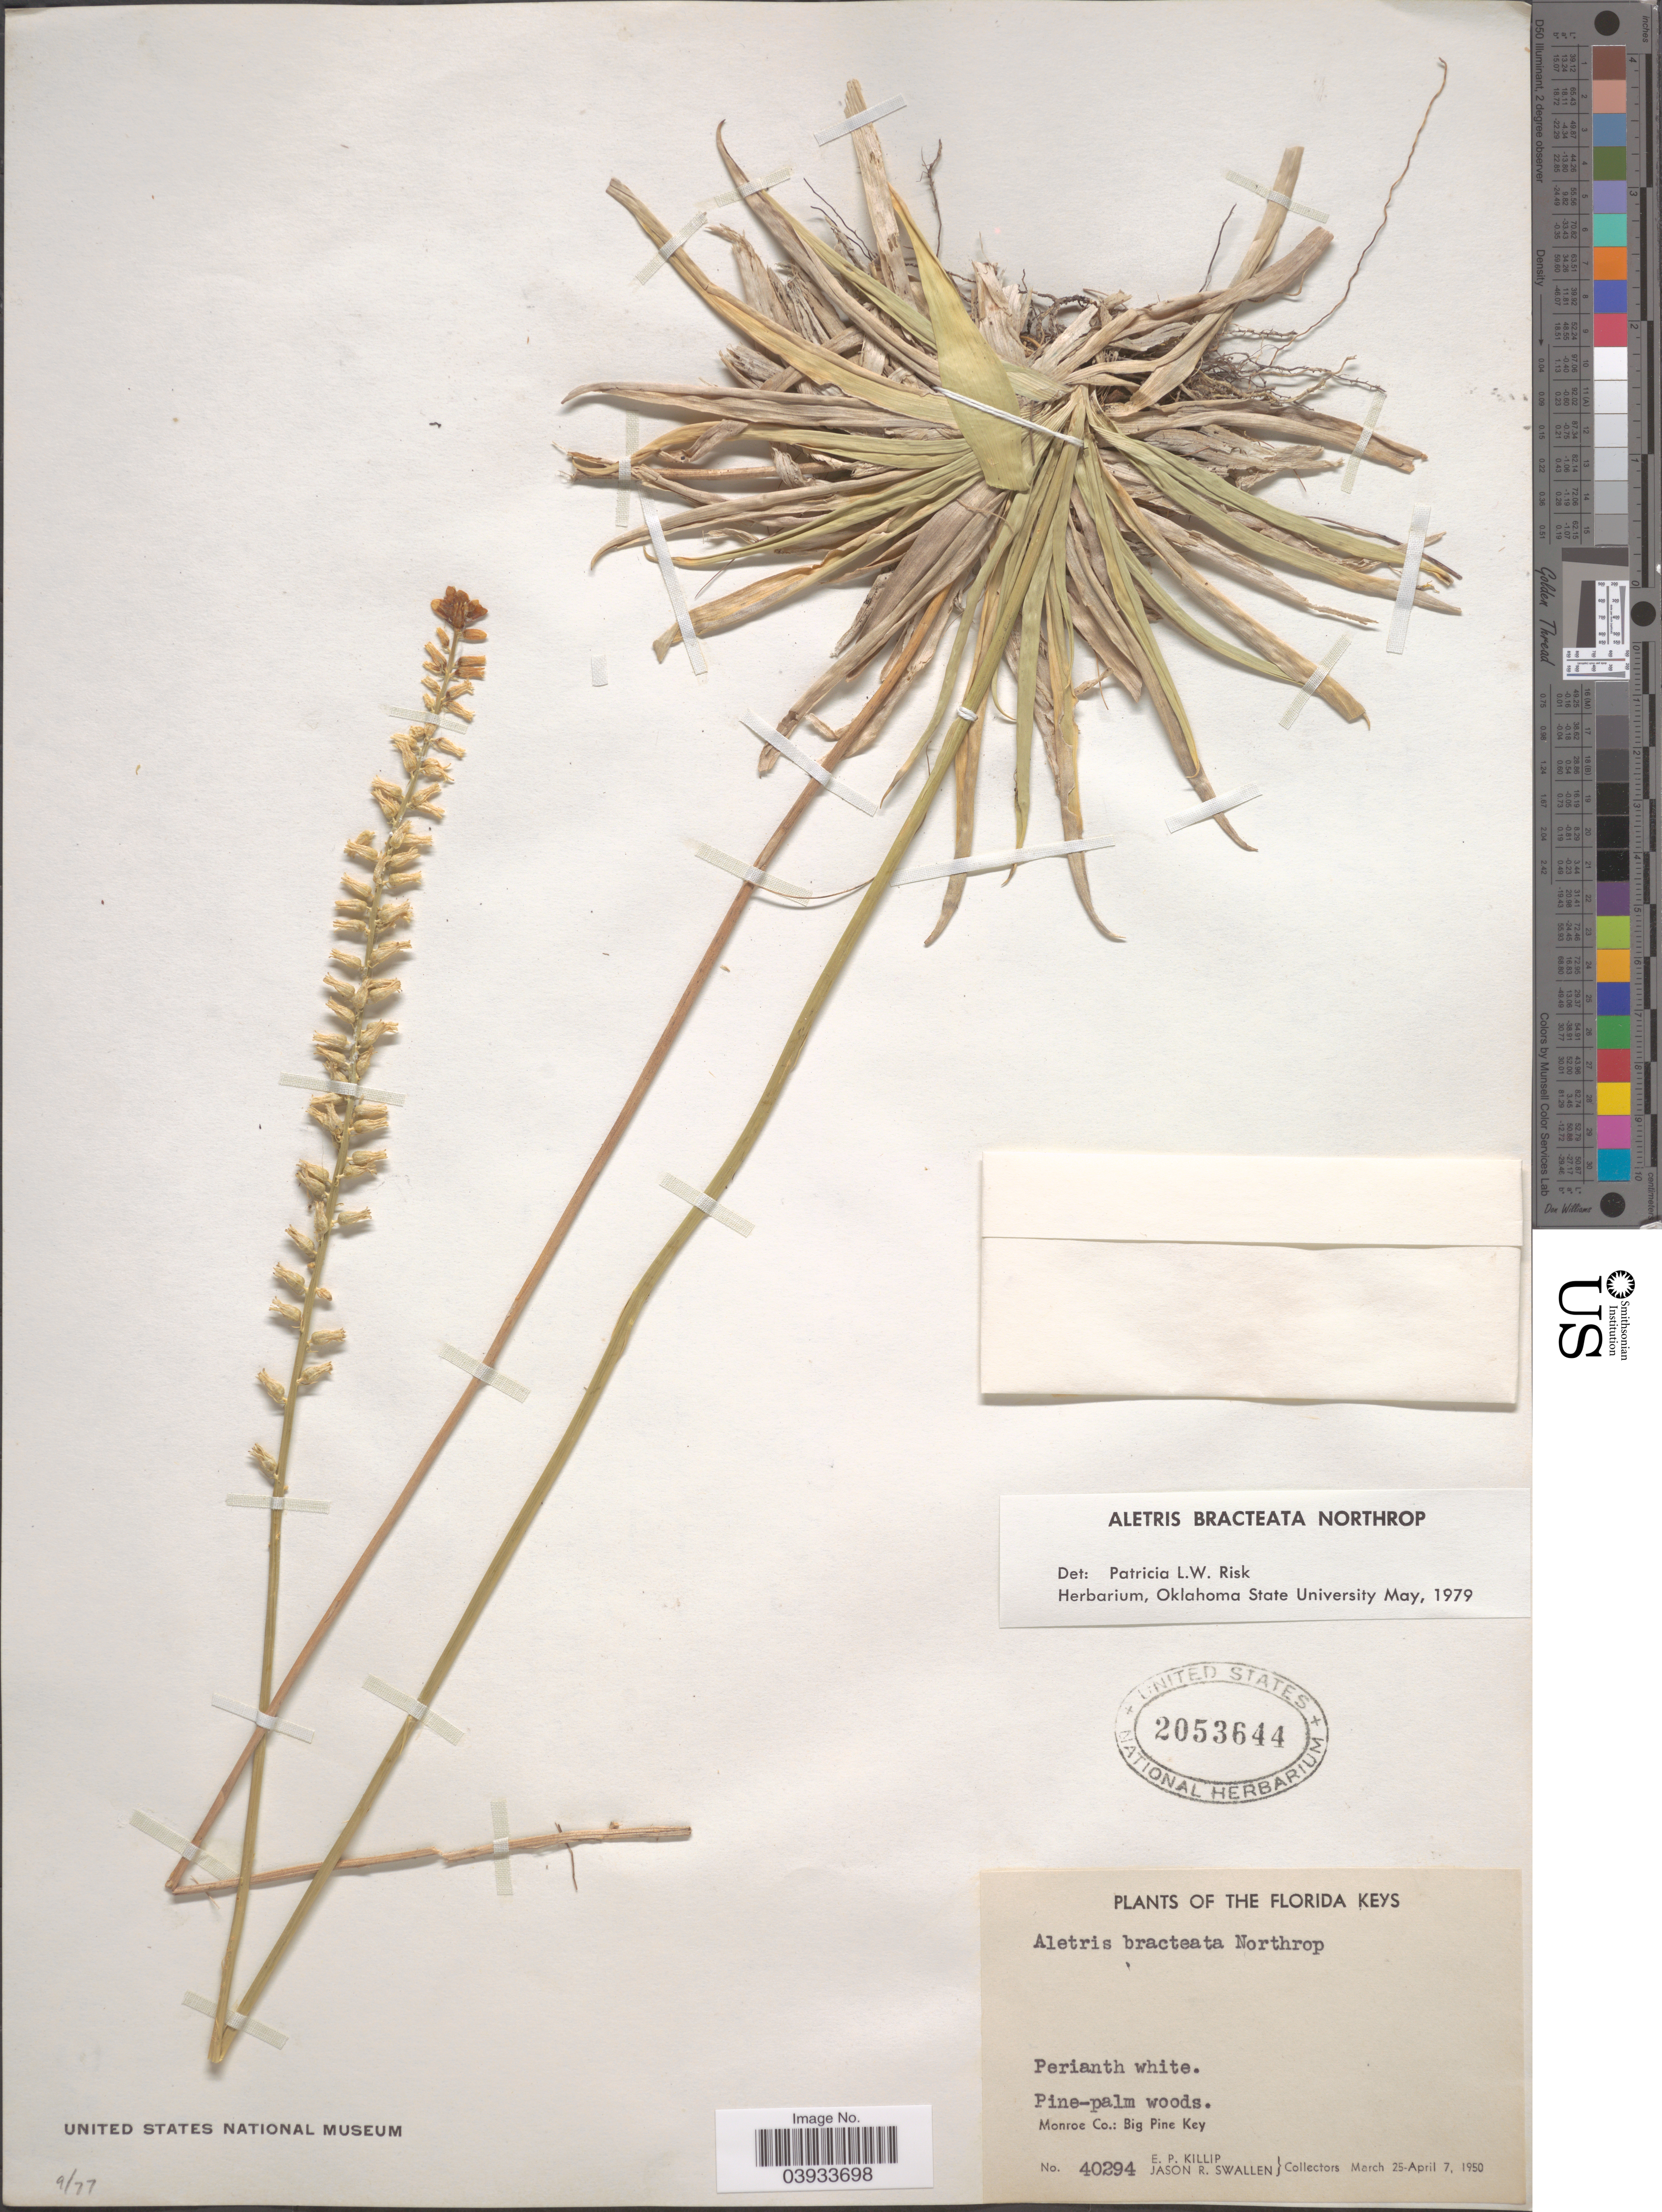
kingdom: Plantae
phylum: Tracheophyta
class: Liliopsida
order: Dioscoreales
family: Nartheciaceae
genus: Aletris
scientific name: Aletris bracteata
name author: Northr.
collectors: E. P. Killip & J. R. Swallen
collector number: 40294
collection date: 1950-03-25/1950-04-07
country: United States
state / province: Florida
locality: The Florida Keys. Monroe Co.: Big Pine Key.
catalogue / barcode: US 2053644